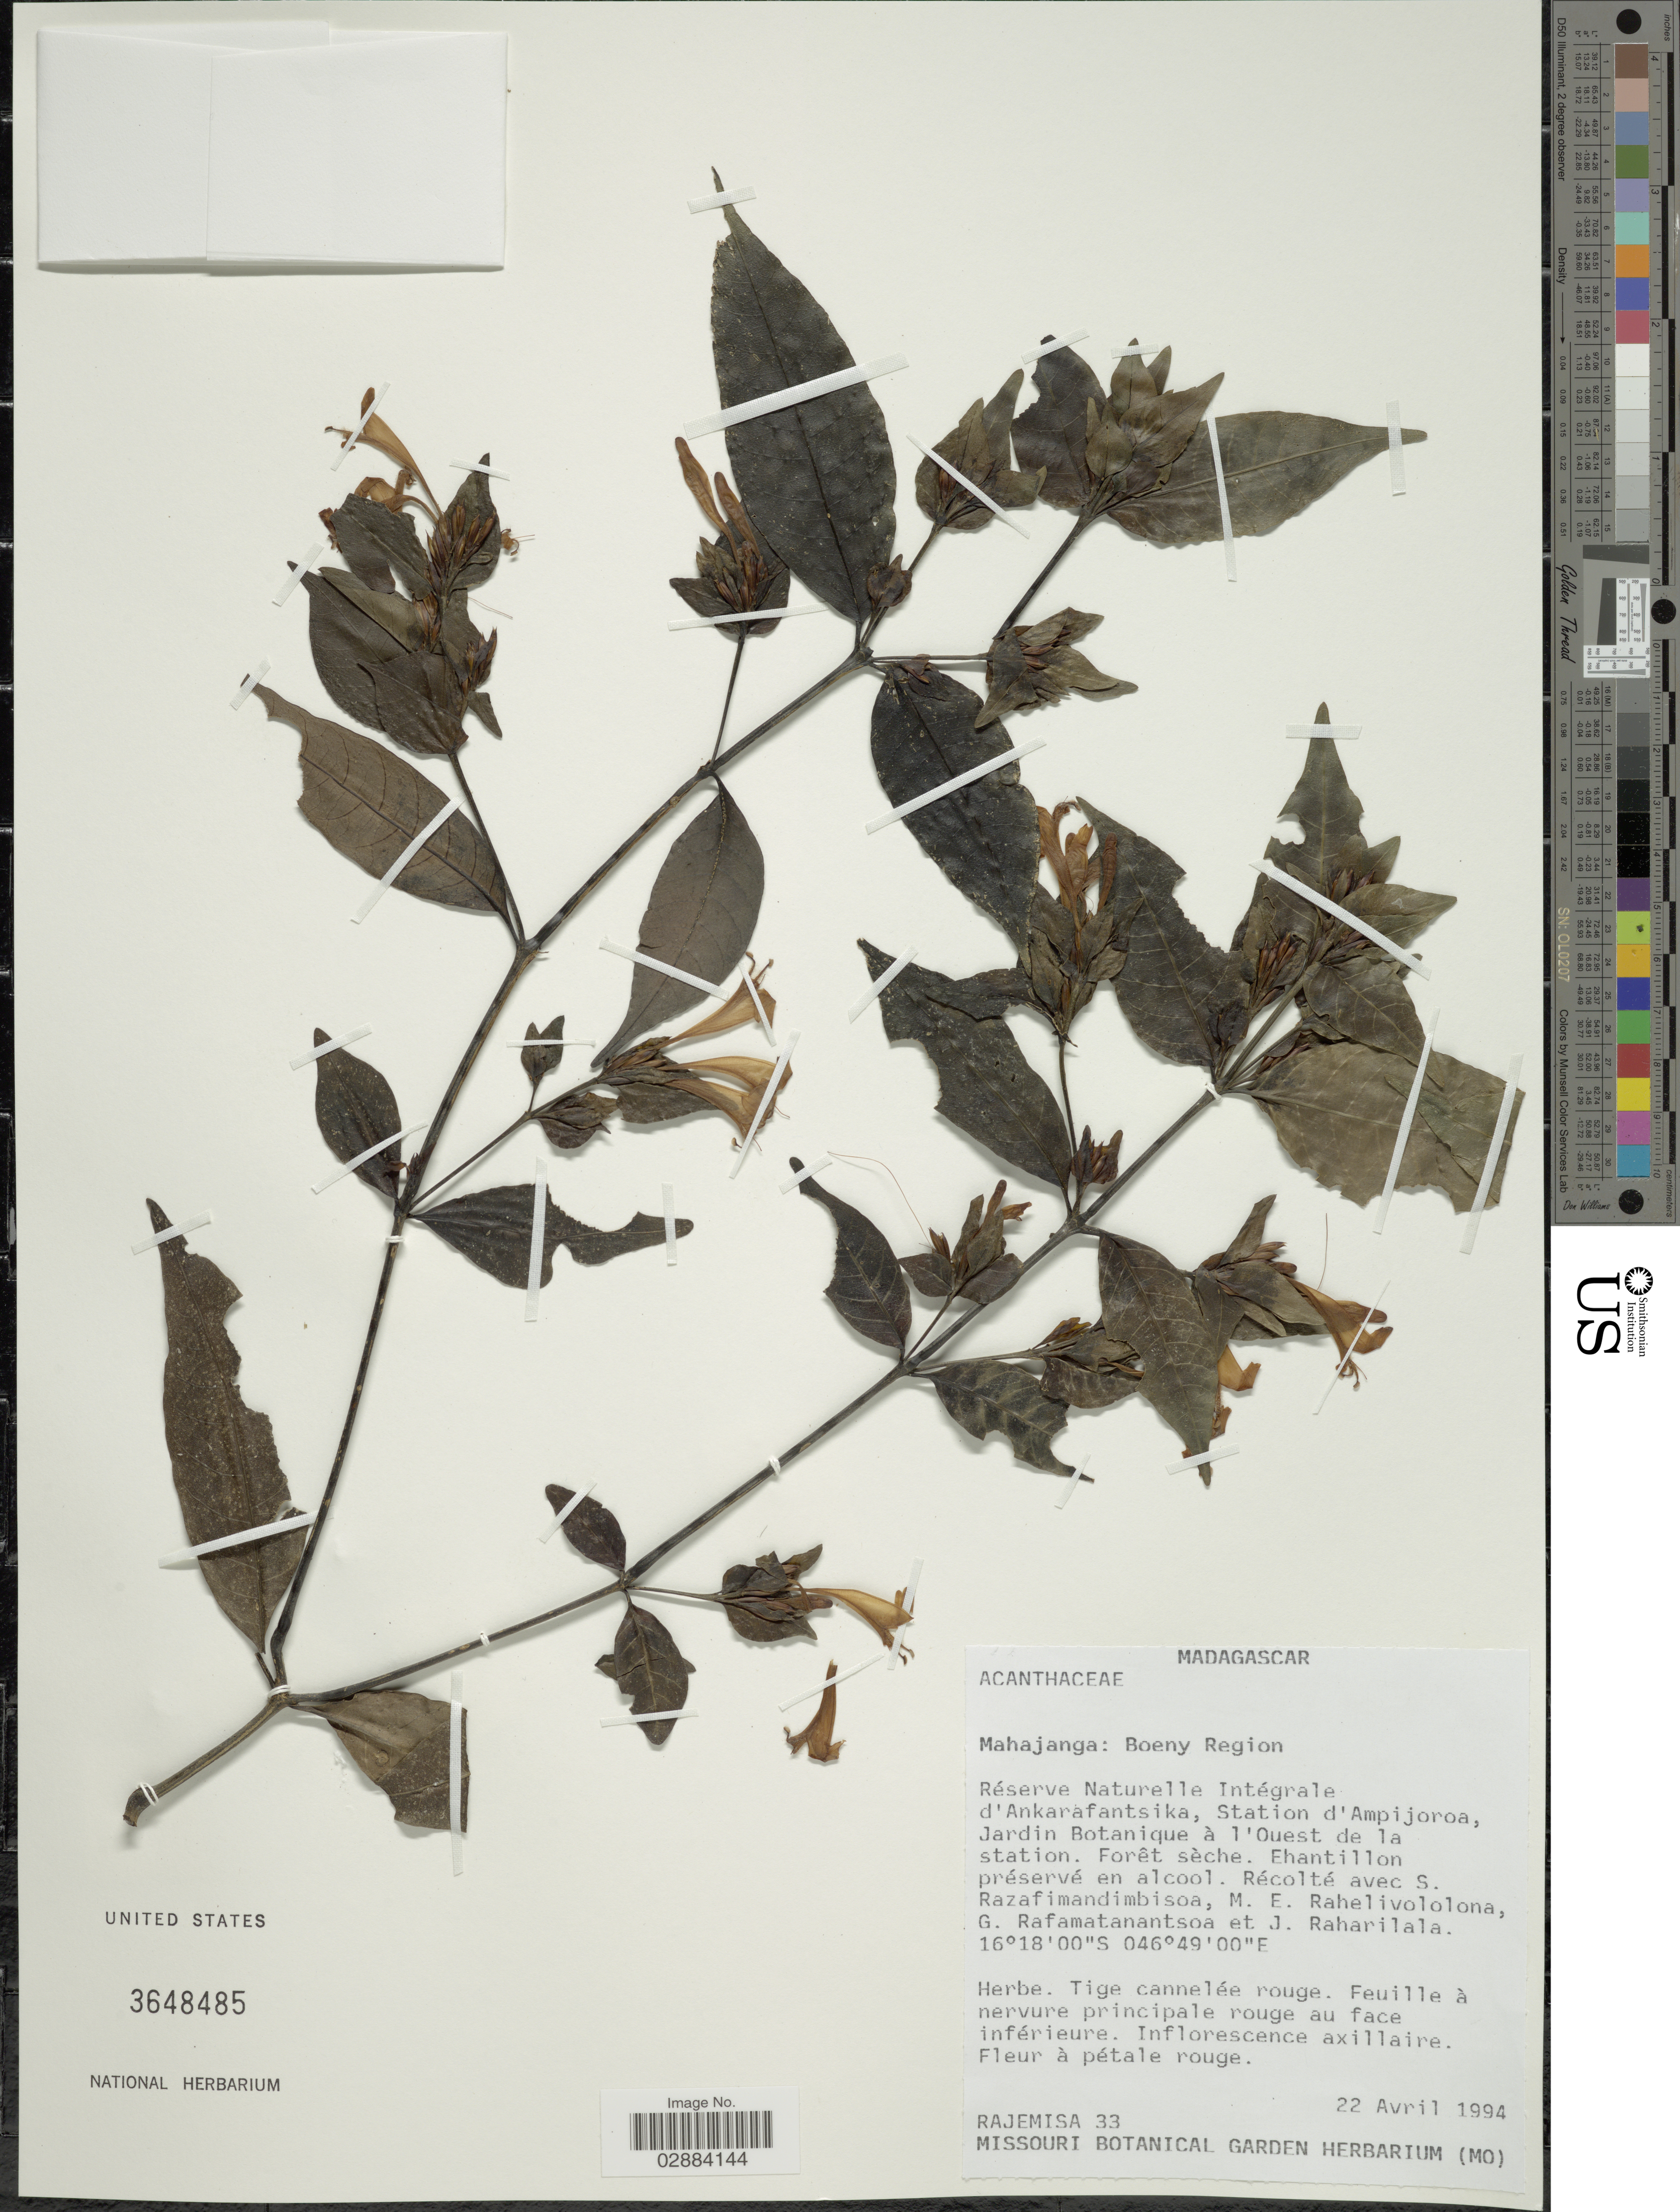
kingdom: Plantae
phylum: Tracheophyta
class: Magnoliopsida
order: Lamiales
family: Acanthaceae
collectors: -. Rajemisa, S. G. Razafimandimbison, M. Rahelivololona, G. Rafamatanatsoa & et al.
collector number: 33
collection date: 1994-04-22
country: Madagascar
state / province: Boeny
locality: Boeny Region. Réserve Naturelle Intégrale d'Ankarafantsika, Station d'Ampijoroa, Jardin Botanique à L'Ouest de la station. Forêt Sèche.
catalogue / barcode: US 3648485